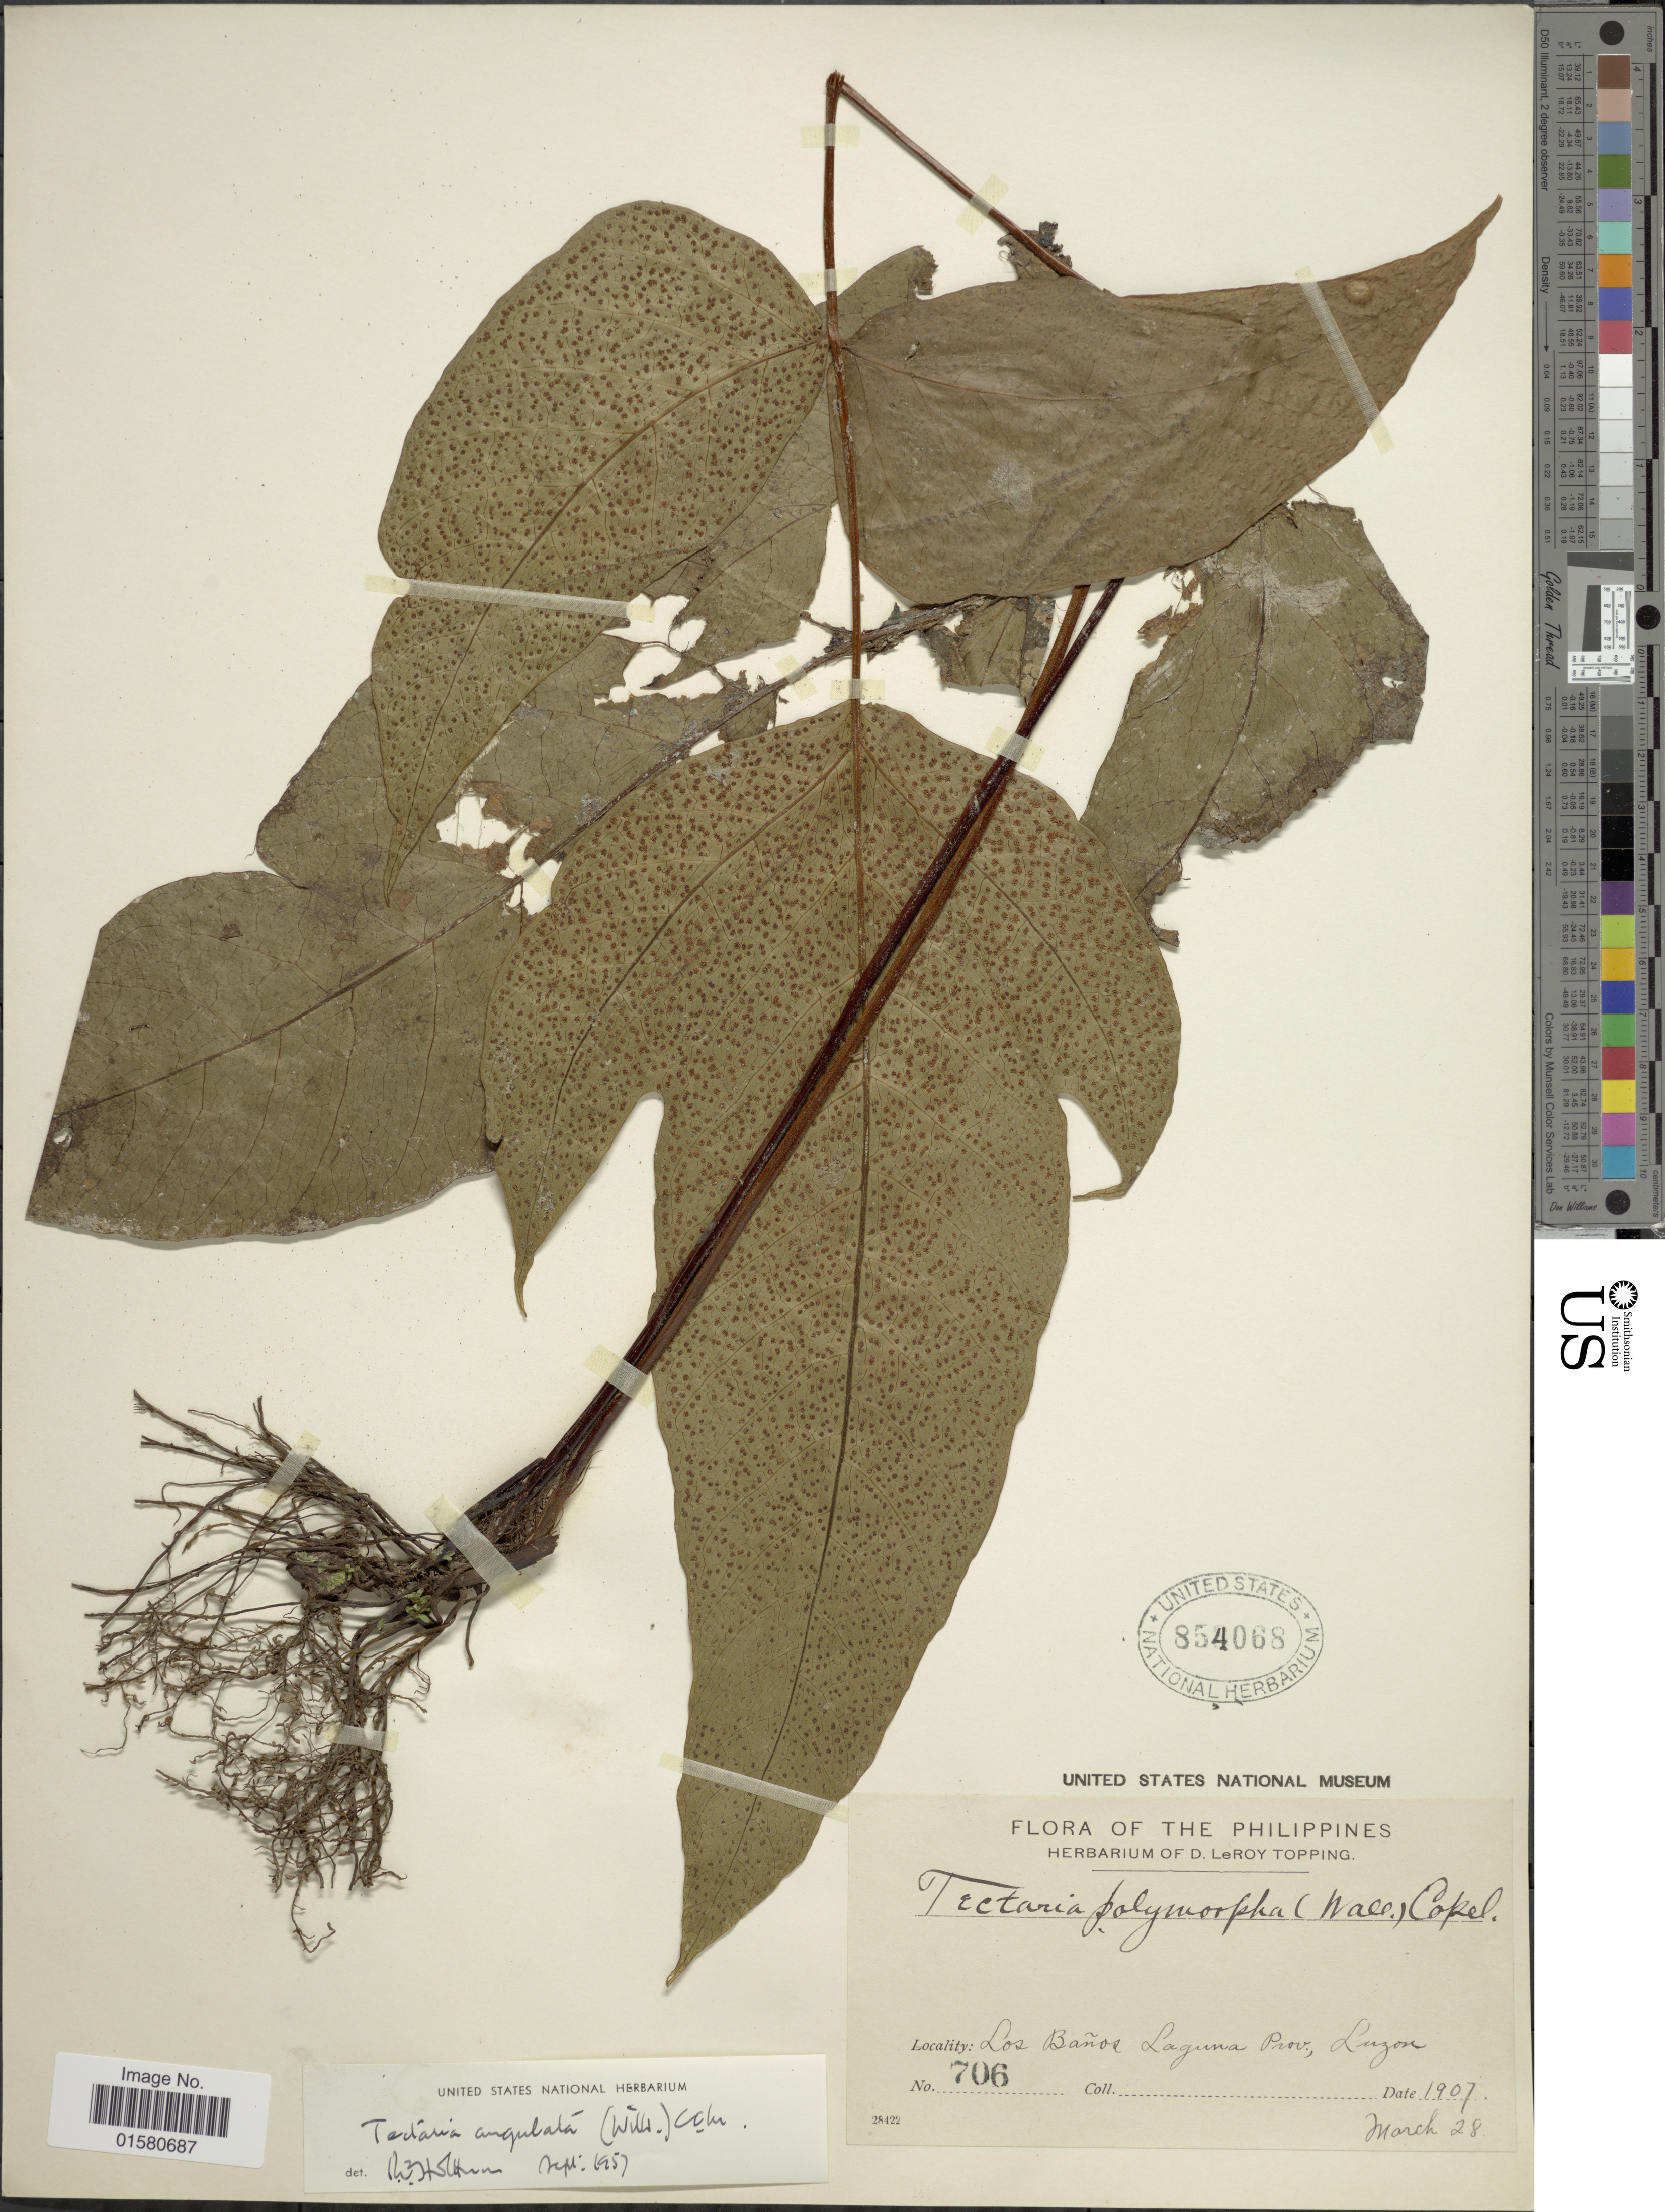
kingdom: Plantae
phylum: Tracheophyta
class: Polypodiopsida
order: Polypodiales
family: Tectariaceae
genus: Tectaria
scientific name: Tectaria angulata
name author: (Willd.) Copel.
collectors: D. L. Topping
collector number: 706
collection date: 1907-03-28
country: Philippines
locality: Los Banos, Laguna Prov. Luzon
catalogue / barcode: US 854068